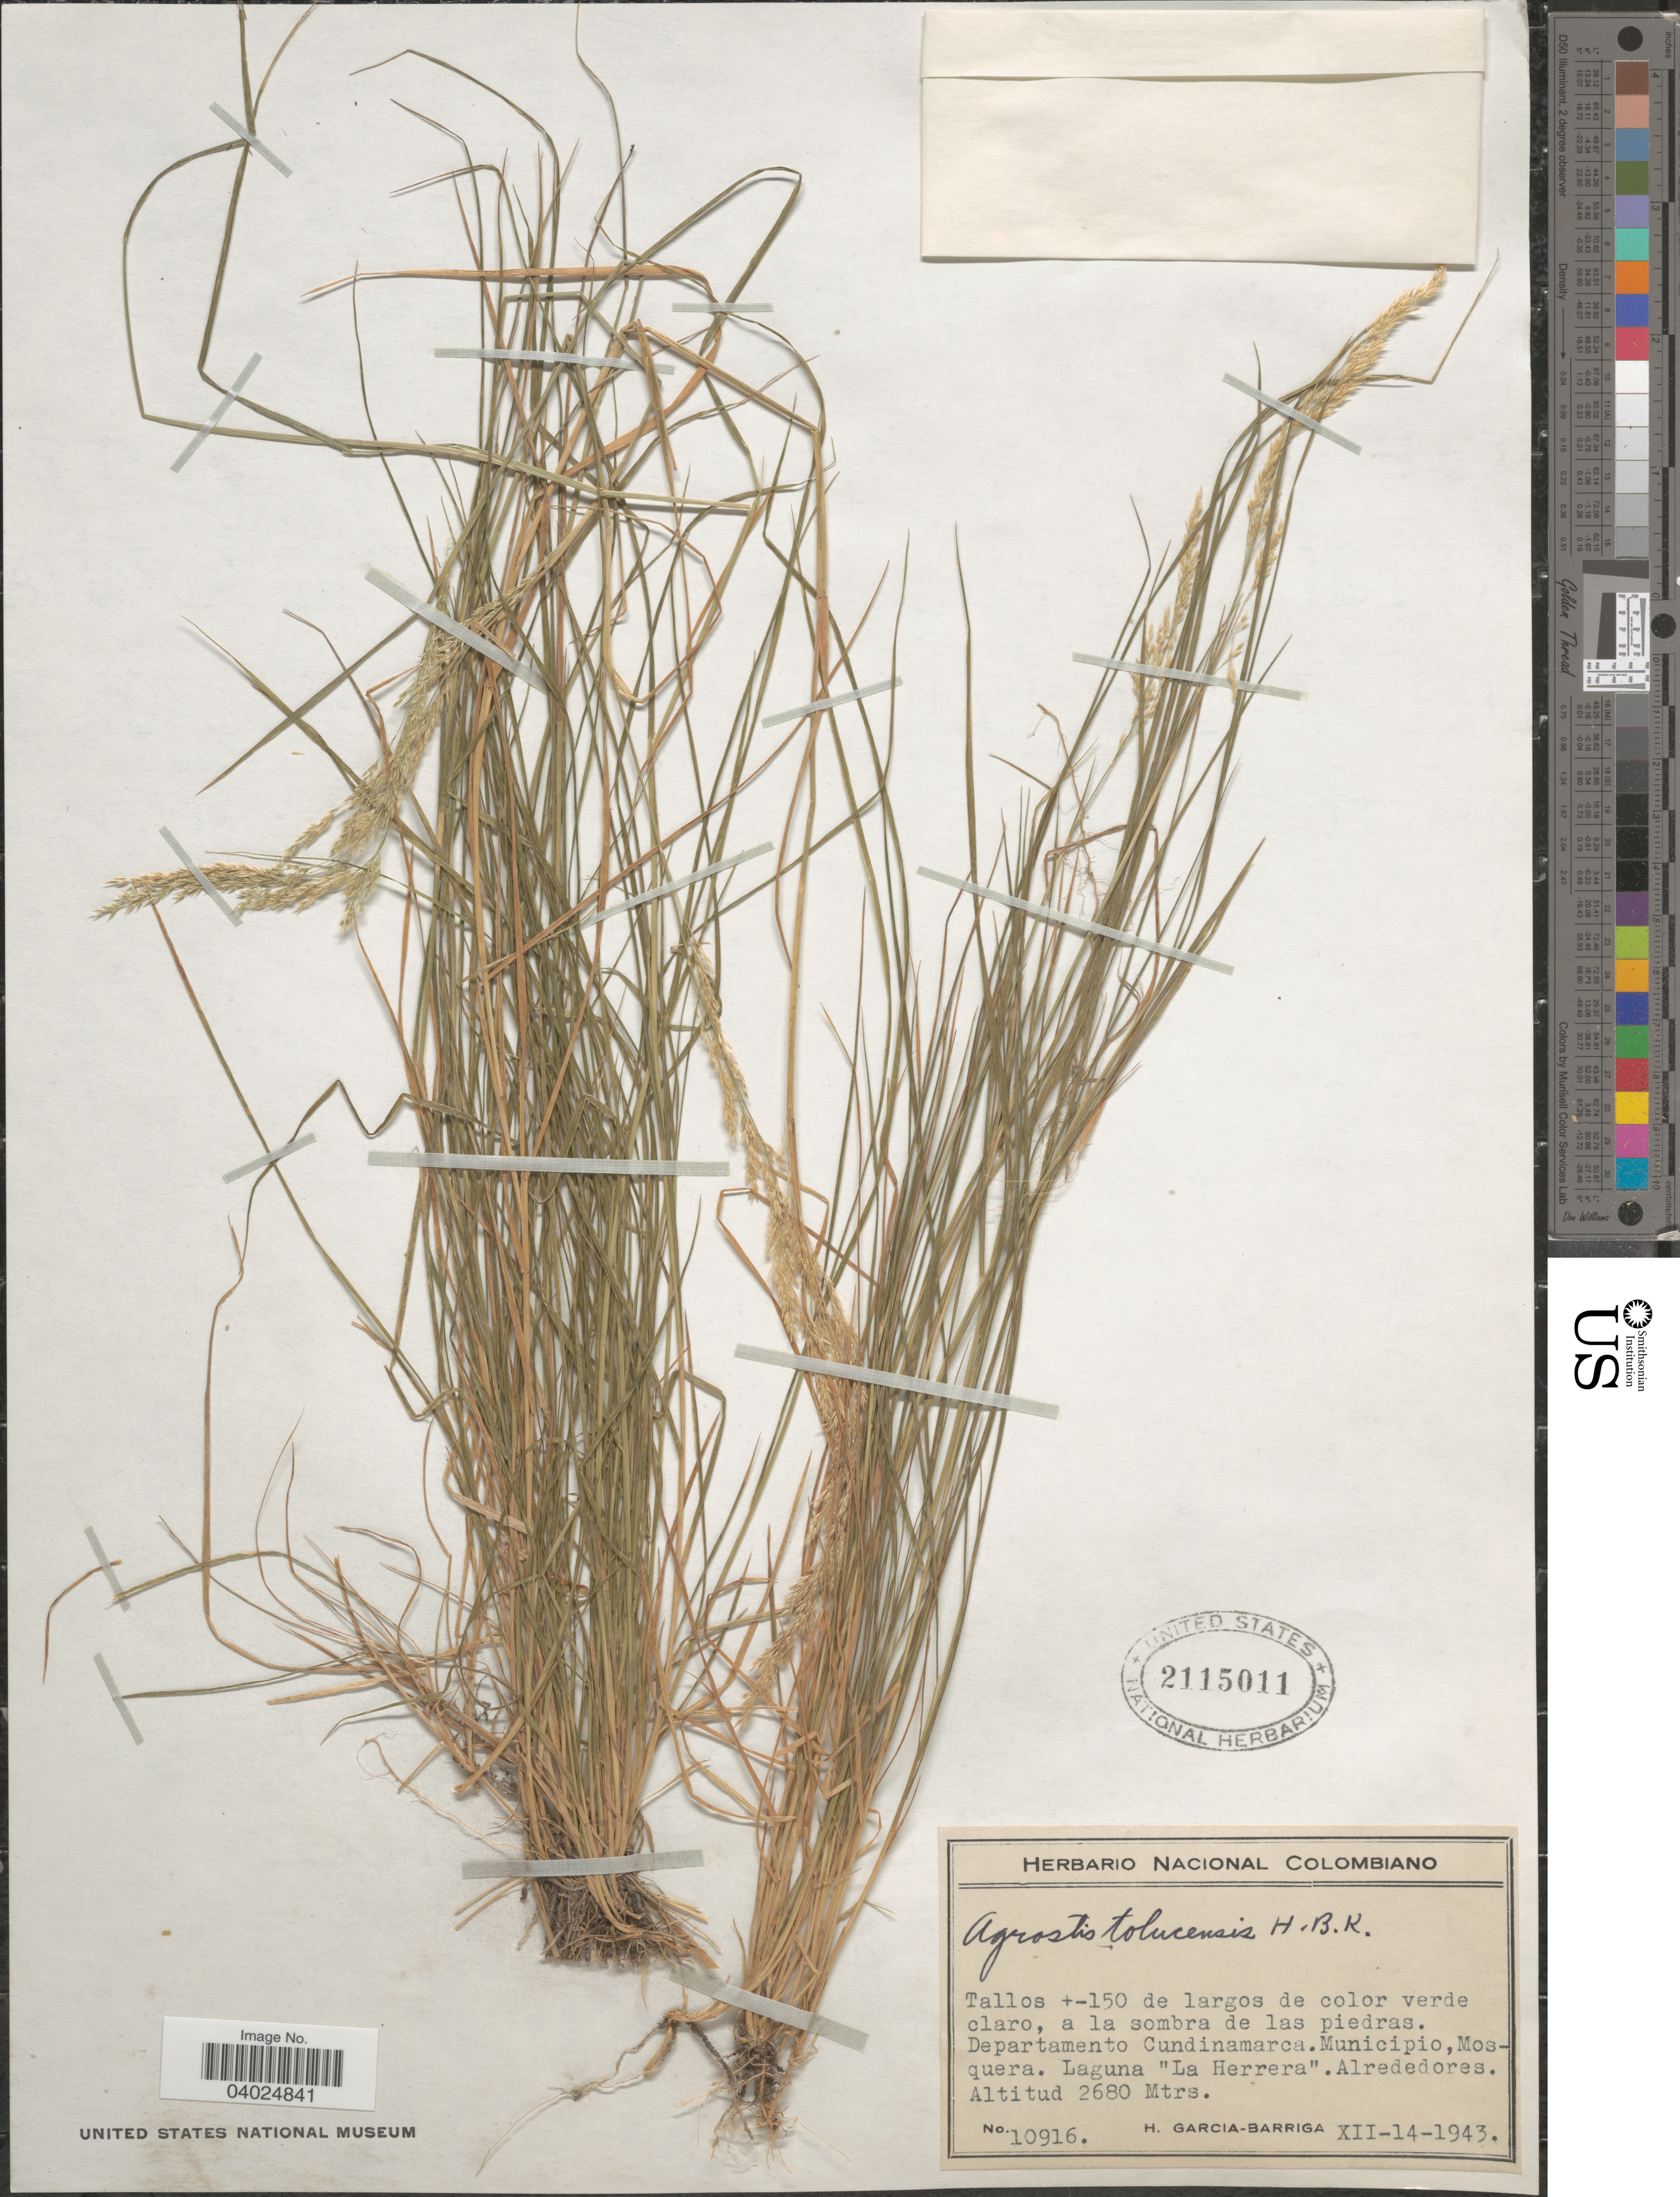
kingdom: Plantae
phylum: Tracheophyta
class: Liliopsida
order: Poales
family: Poaceae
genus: Agrostis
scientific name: Agrostis tolucensis Kunth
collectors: H. García Barriga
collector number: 10916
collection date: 1943-12-14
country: Colombia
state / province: Cundinamarca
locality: Departamento Cundinamarca. Municipio, Mosquera. Laguna "La Herrera". Alrededores.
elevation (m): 2680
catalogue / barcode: US 2115011